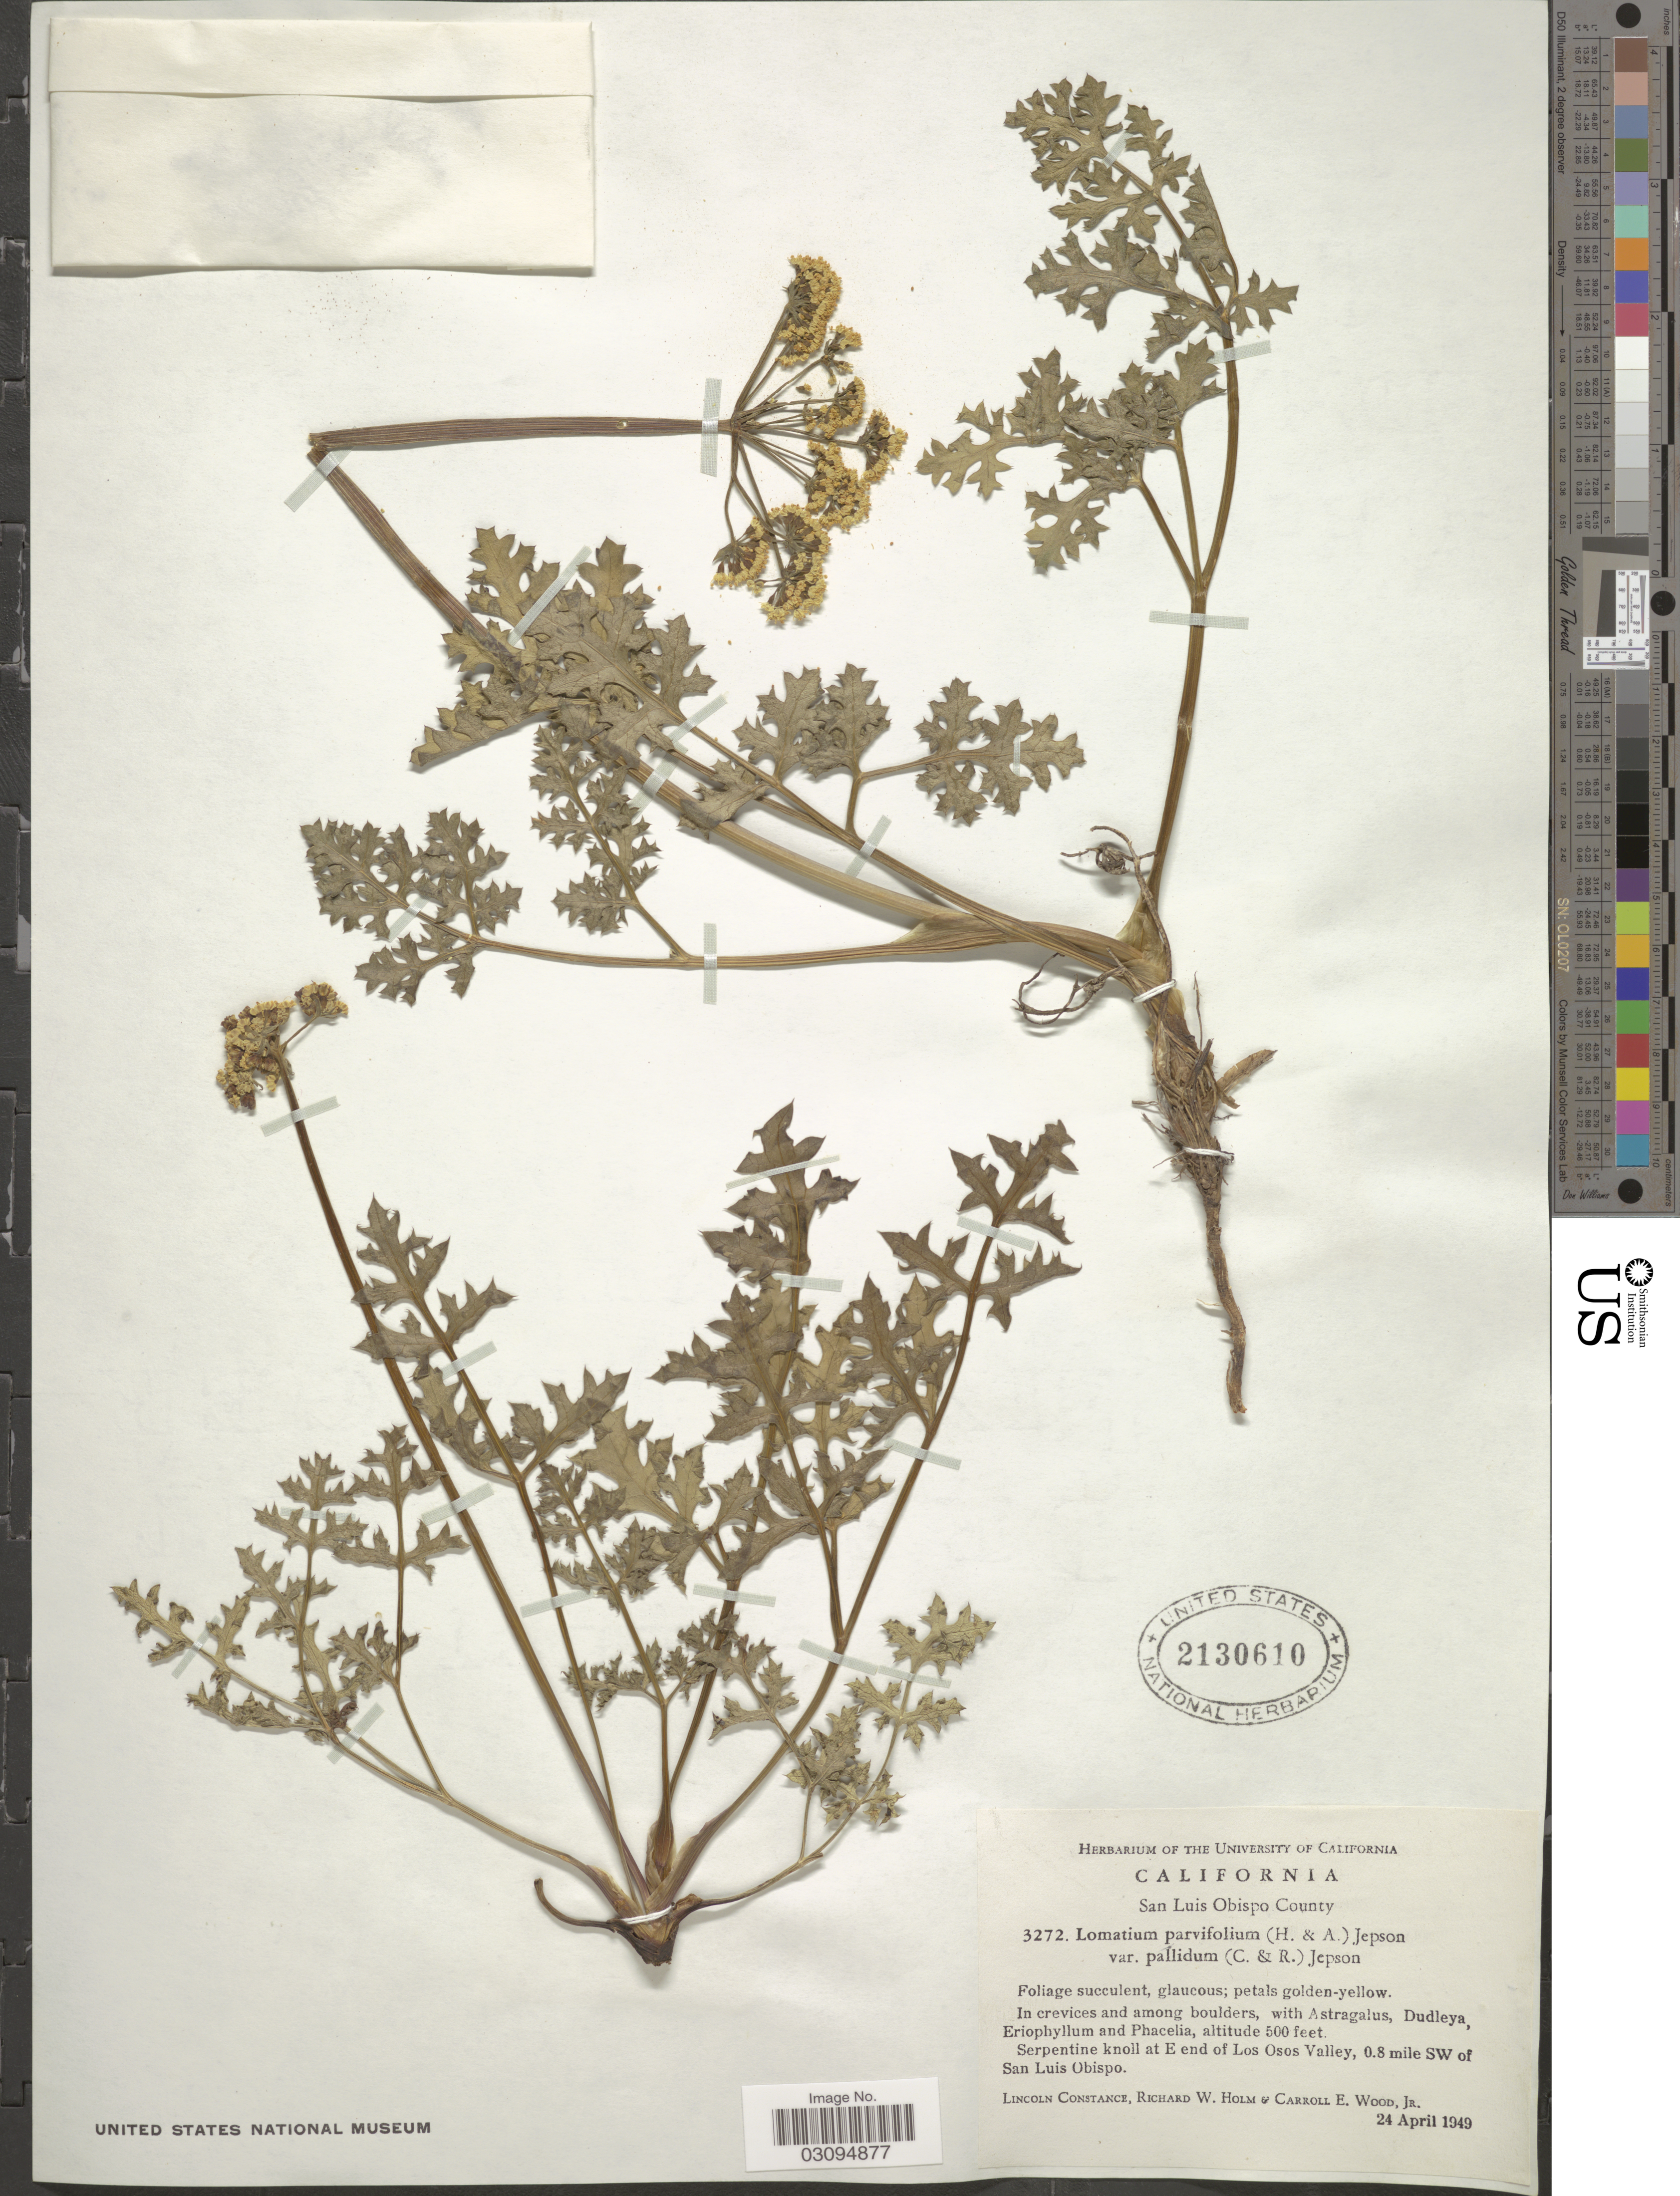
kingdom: Plantae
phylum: Tracheophyta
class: Magnoliopsida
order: Apiales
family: Apiaceae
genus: Lomatium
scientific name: Lomatium parvifolium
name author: (Hook. & Arn.) Jeps.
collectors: L. Constance, R. W. Holm & C. Wood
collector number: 3272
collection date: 1949-04-24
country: United States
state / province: California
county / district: San Luis Obispo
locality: San Luis Obispo County, Serpentine knoll at E end of Los Osos Valley, 0.8 mile SW of San Luis Obispo.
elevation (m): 152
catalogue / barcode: US 2130610